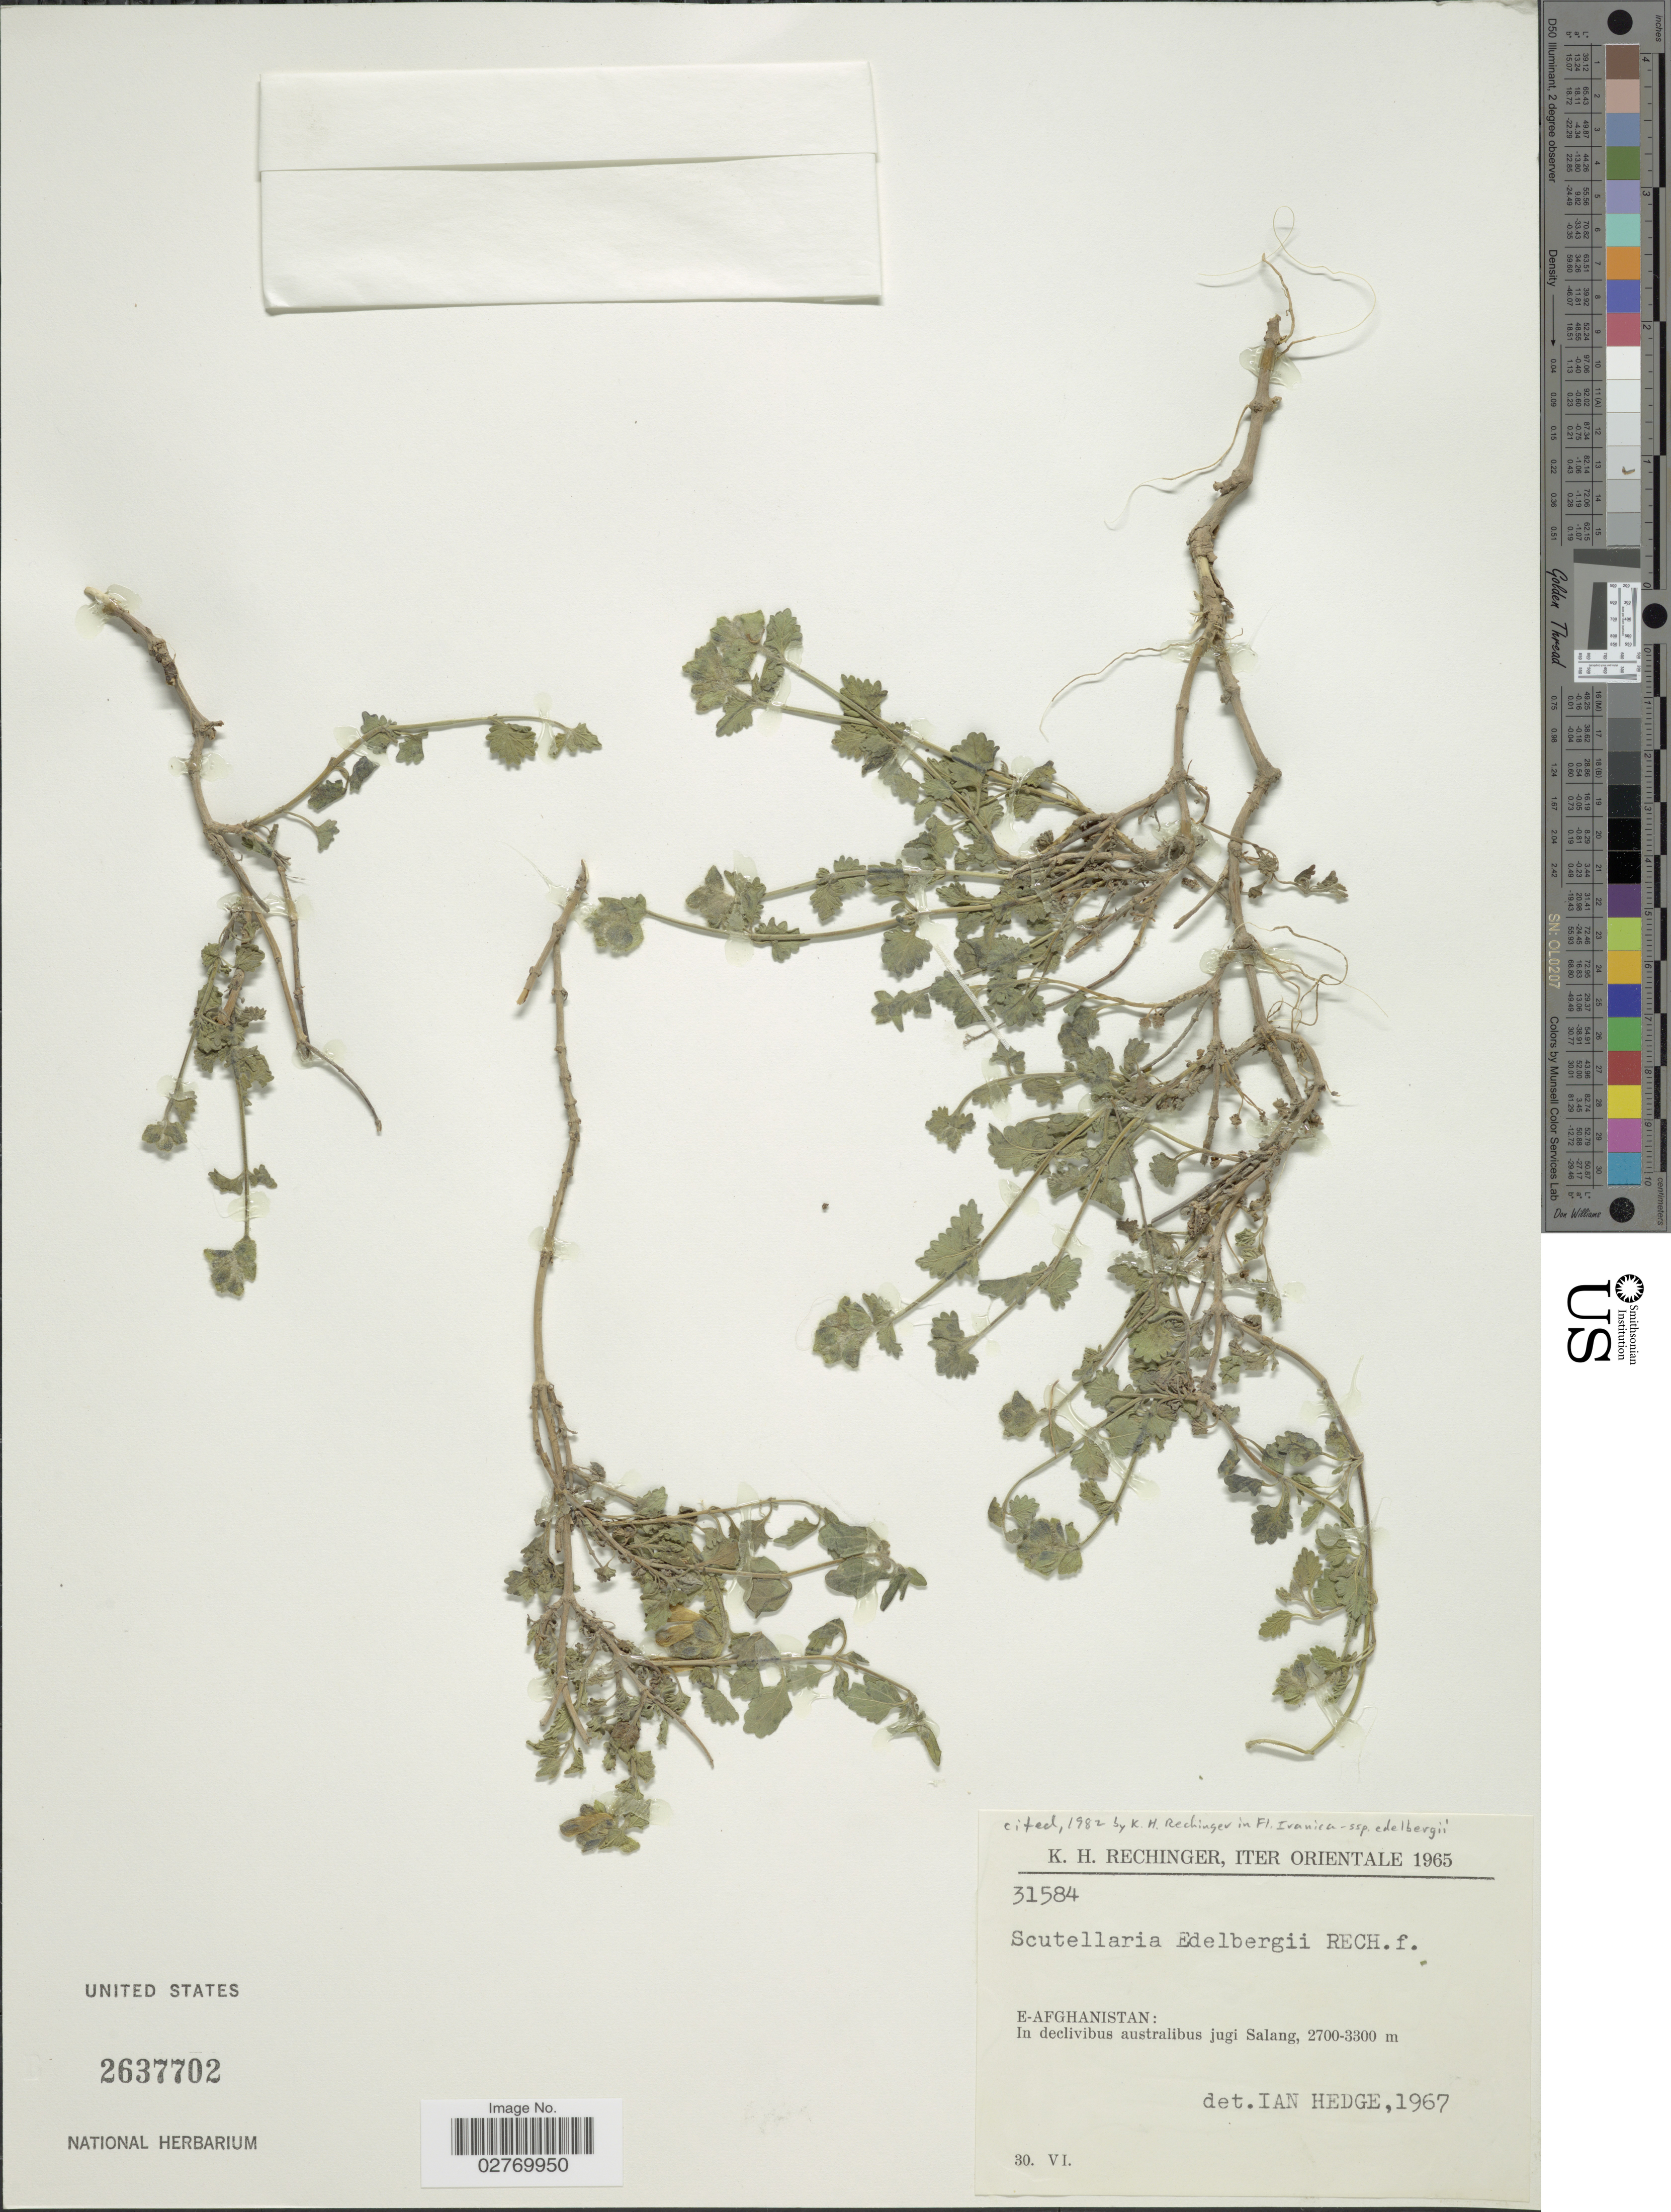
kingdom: Plantae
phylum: Tracheophyta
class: Magnoliopsida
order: Lamiales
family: Lamiaceae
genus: Scutellaria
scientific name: Scutellaria edelbergii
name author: Rech. f.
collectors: K. H. Rechinger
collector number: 31584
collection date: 1965-06-30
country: Afghanistan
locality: Orientale. E-Afghanistan: In declivibus australibus jugi Salang.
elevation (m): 2700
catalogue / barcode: US 2637702